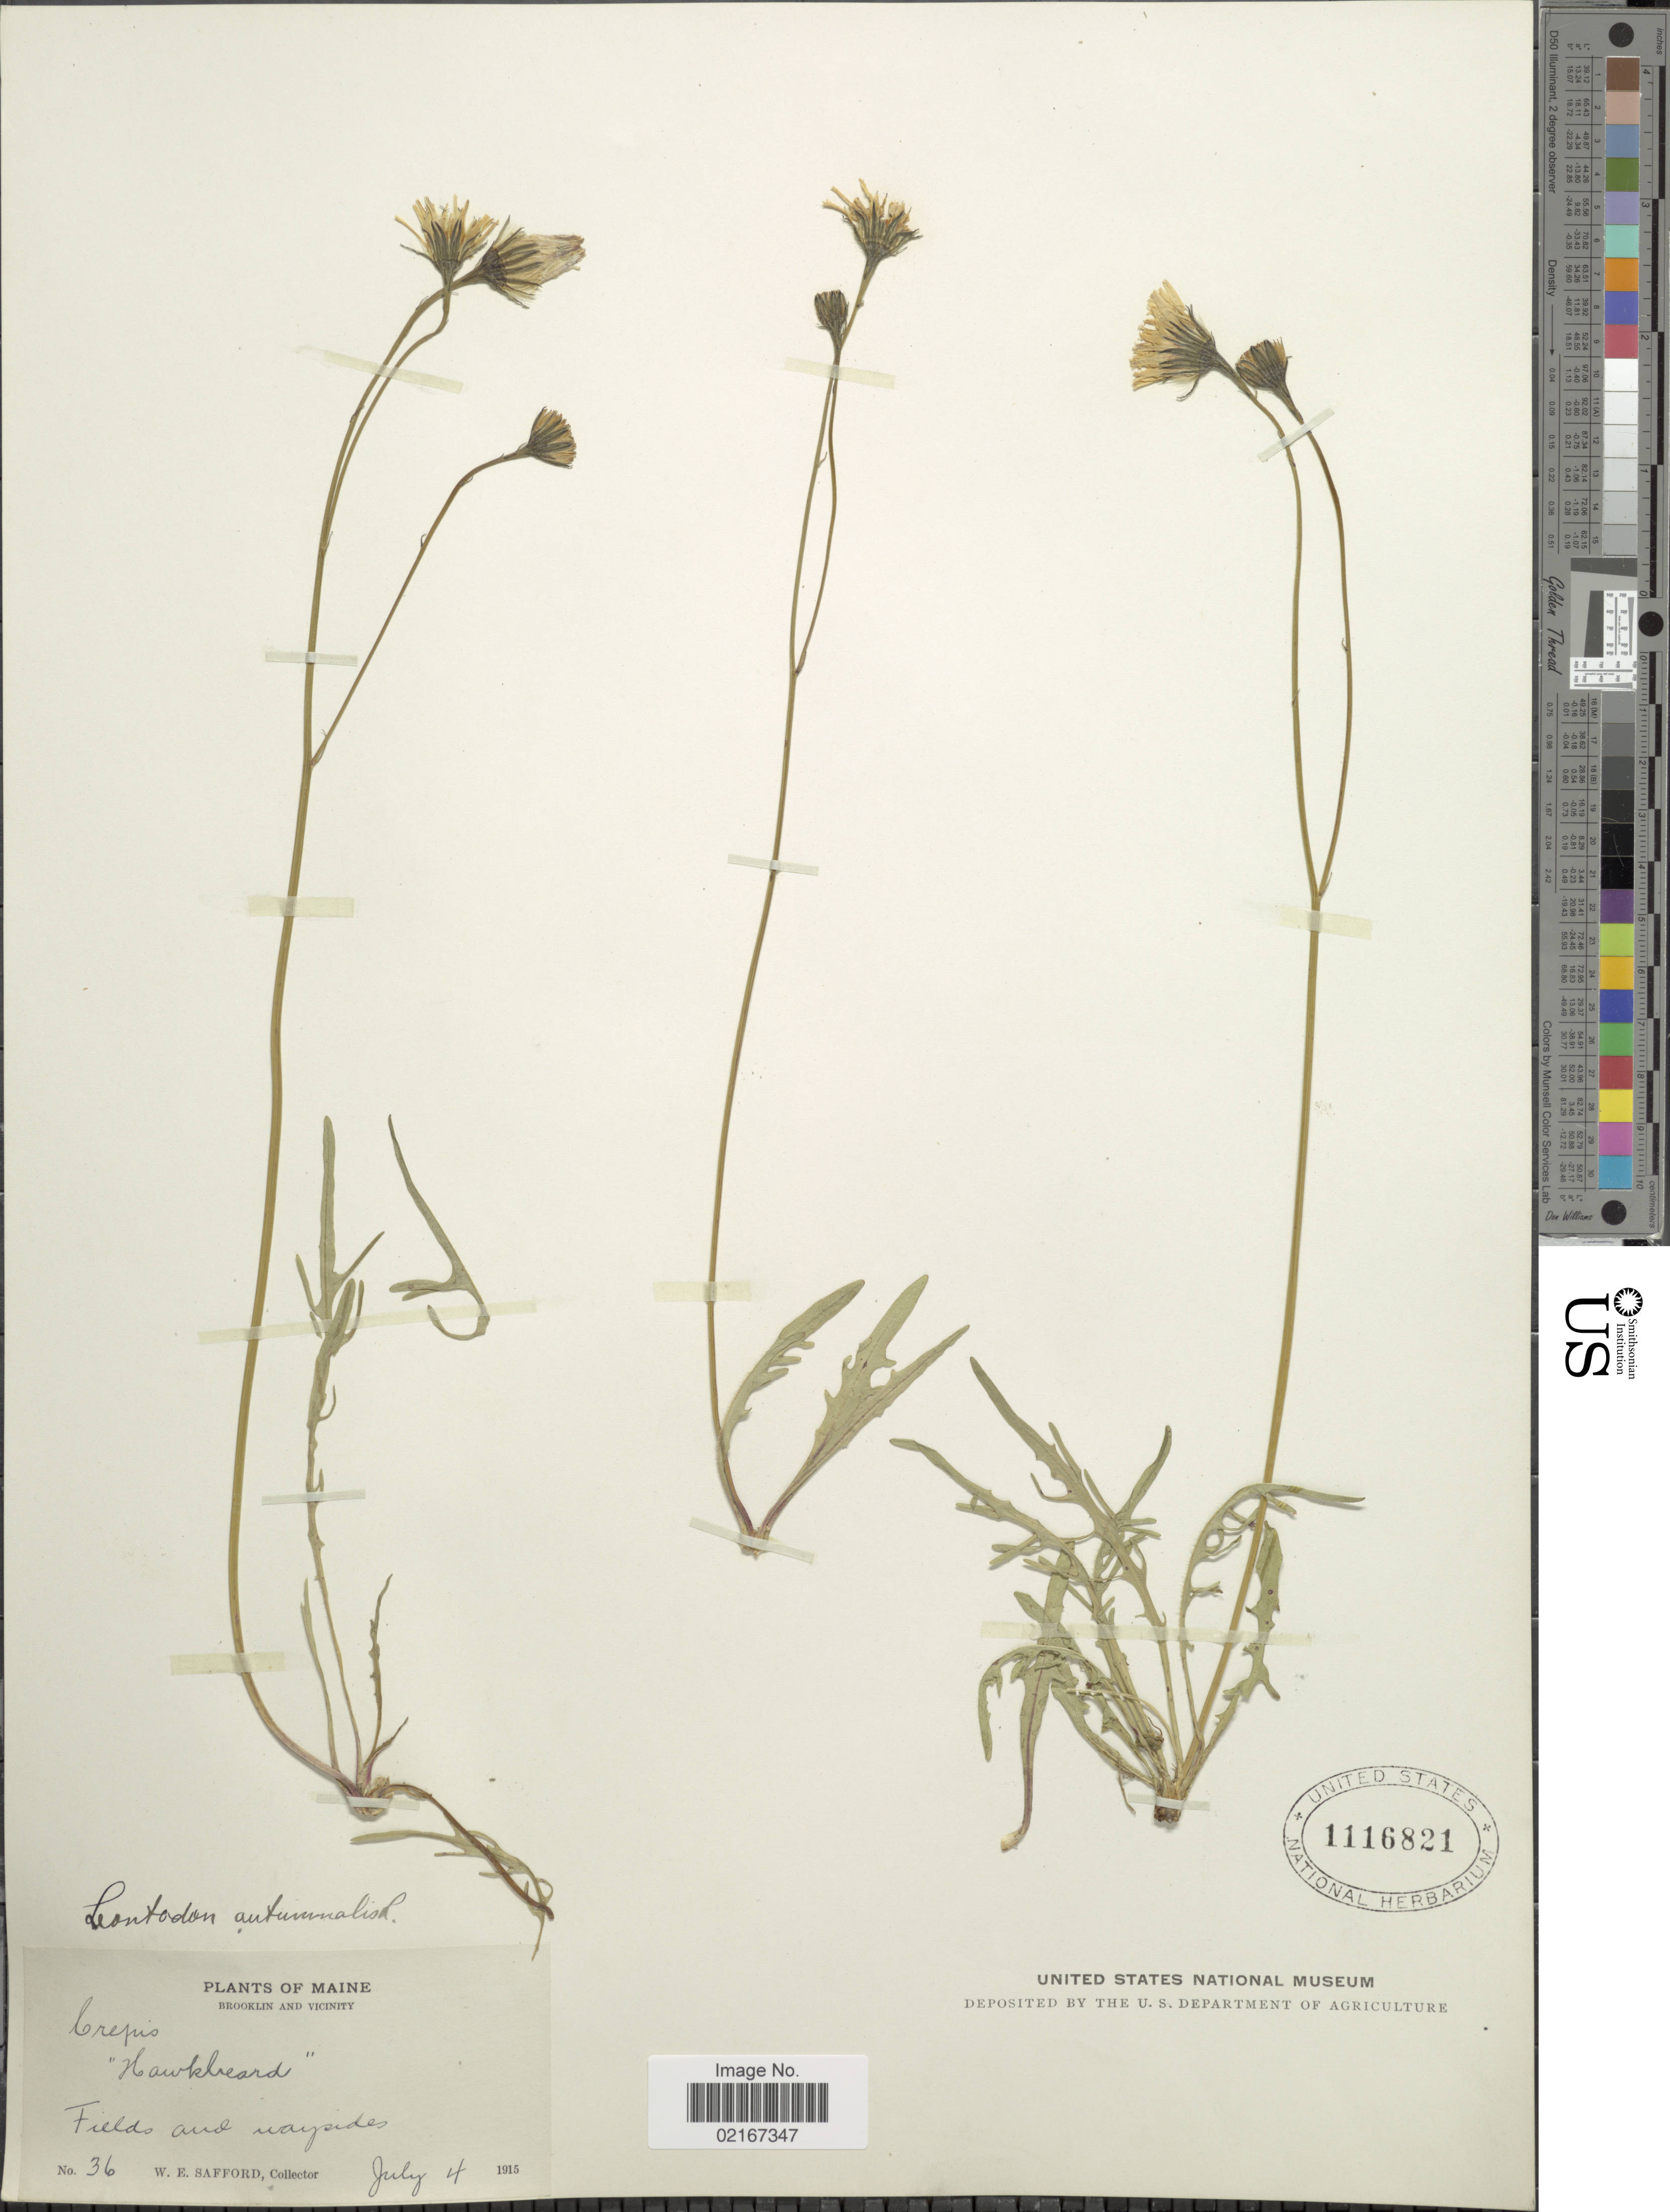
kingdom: Plantae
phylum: Tracheophyta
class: Magnoliopsida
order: Asterales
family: Asteraceae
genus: Scorzoneroides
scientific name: Scorzoneroides autumnalis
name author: (L.) Moench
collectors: W. E. Safford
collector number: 36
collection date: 1915-07-04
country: United States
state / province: Maine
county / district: Hancock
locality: Brooklin and Vicinity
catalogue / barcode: US 1116821